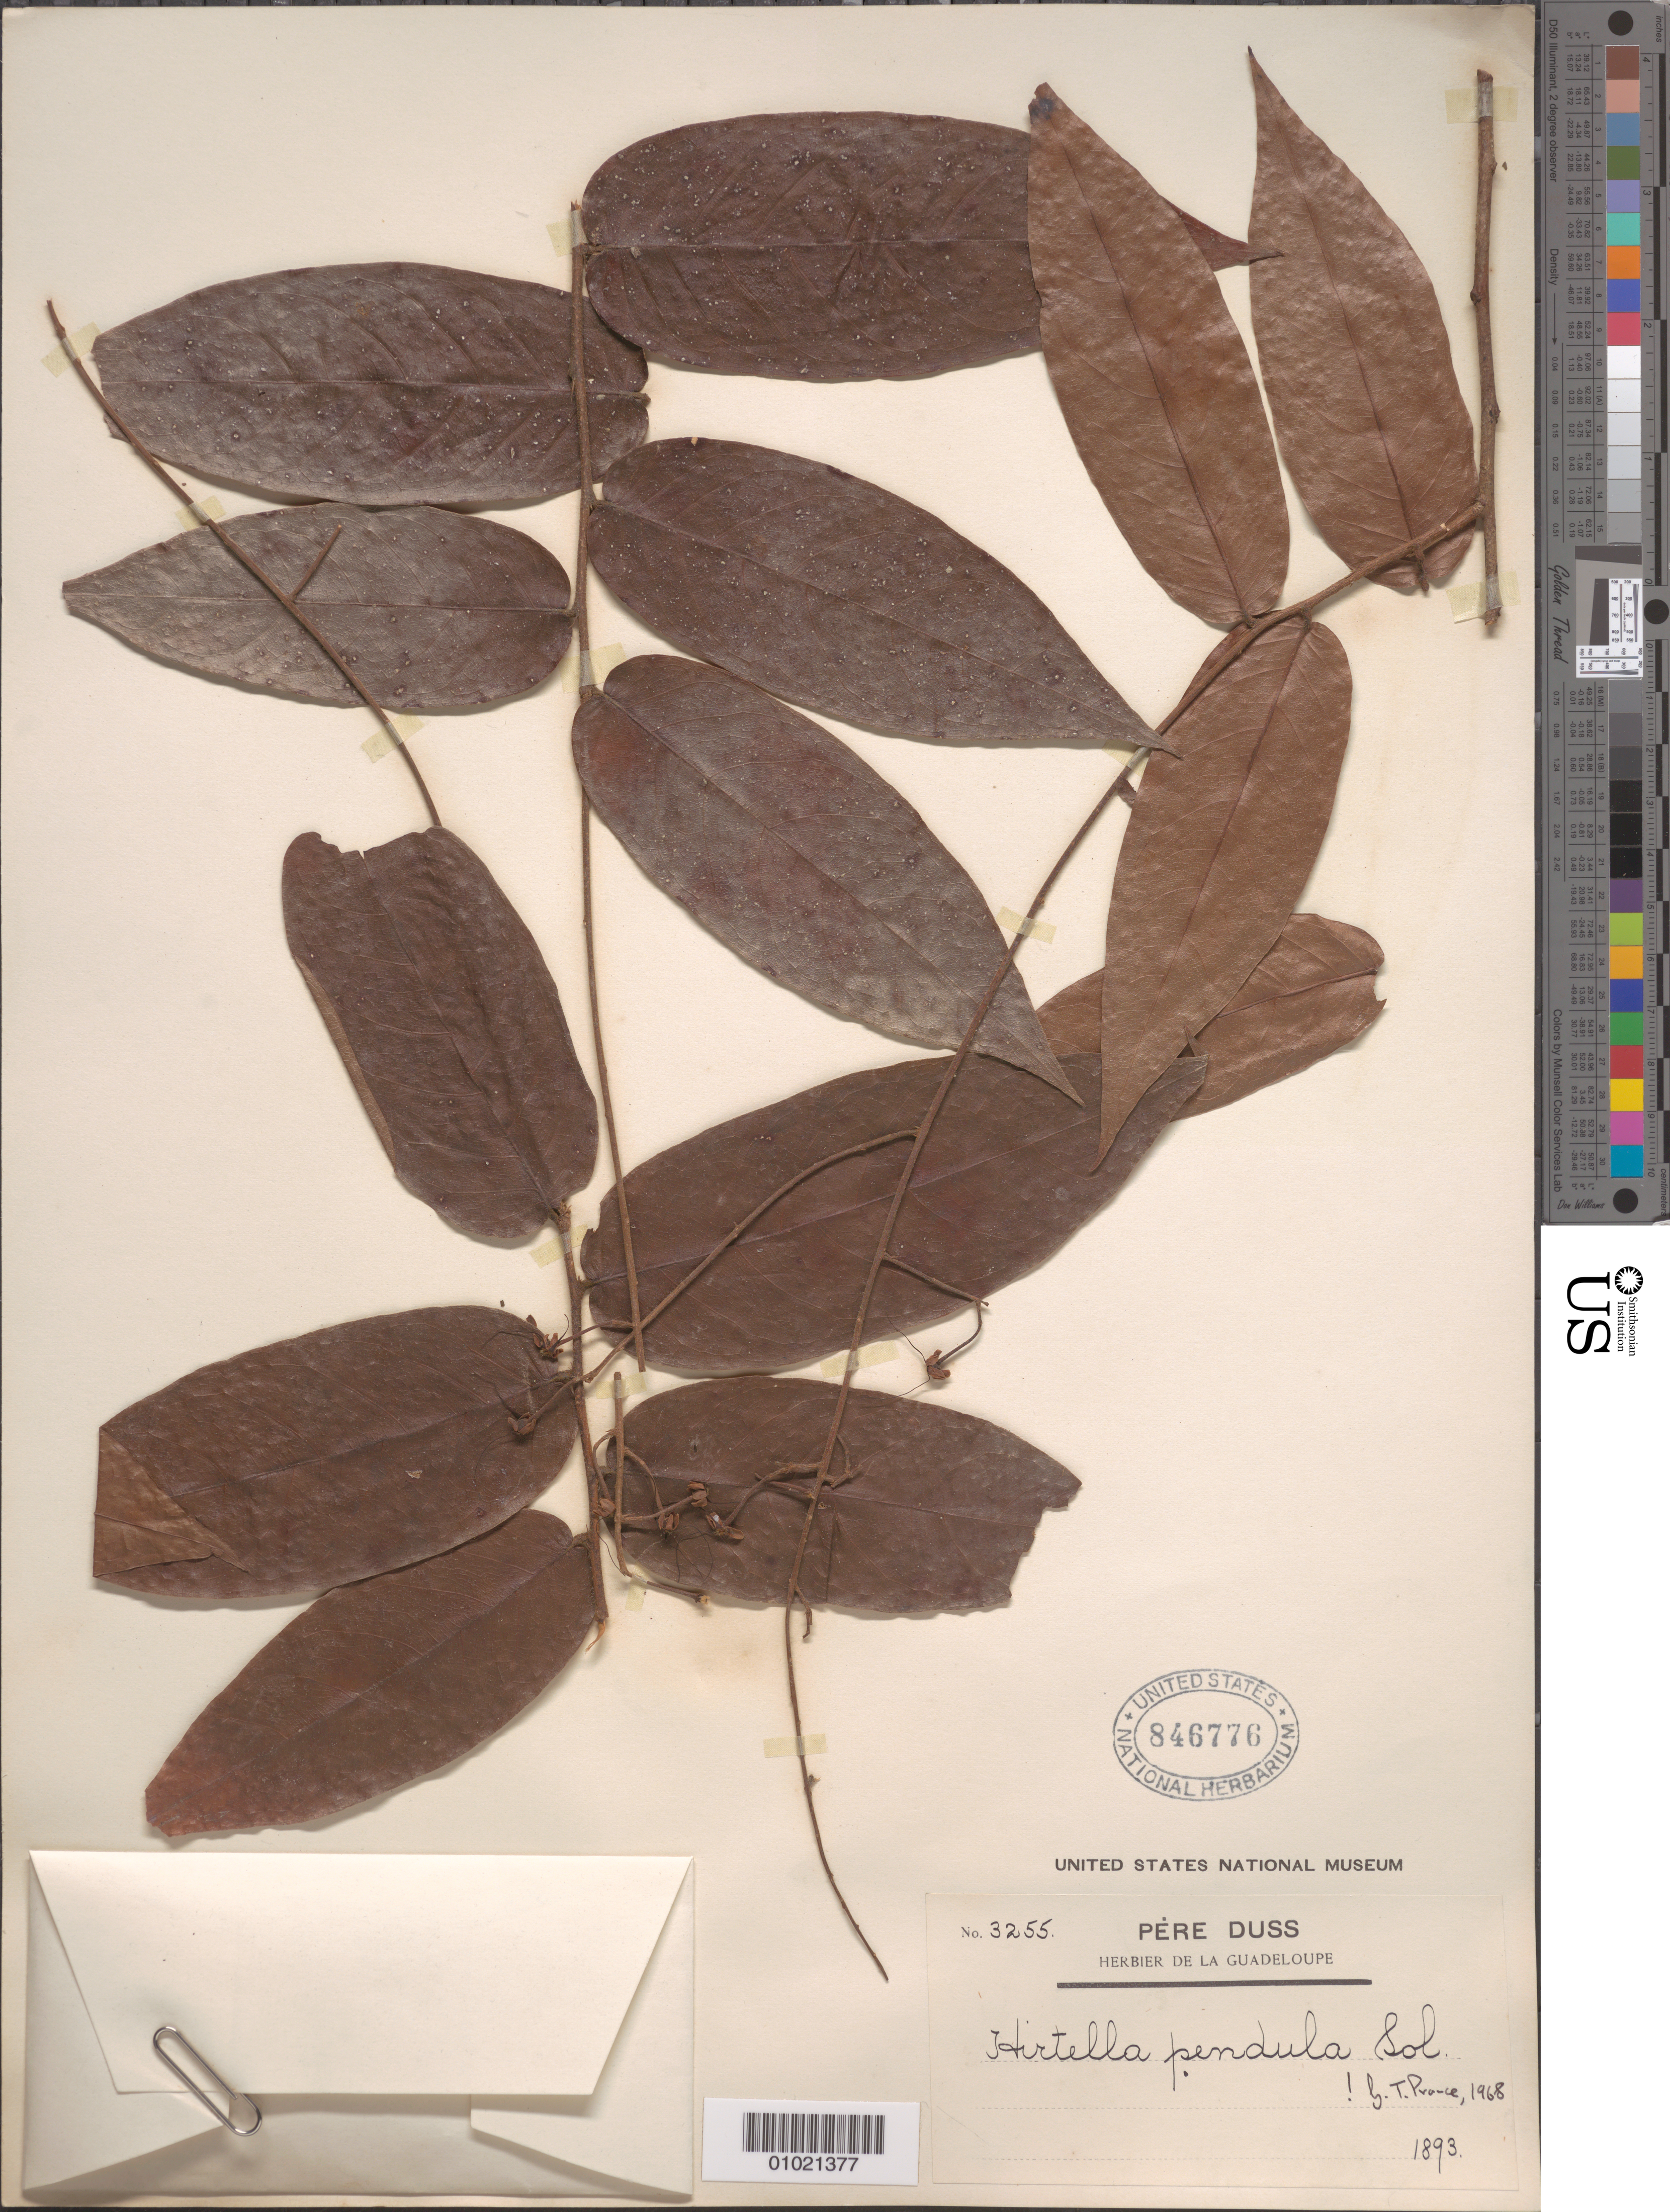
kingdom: Plantae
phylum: Tracheophyta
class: Magnoliopsida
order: Malpighiales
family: Chrysobalanaceae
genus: Hirtella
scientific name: Hirtella pendula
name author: Sol. ex Lam.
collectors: Père Duss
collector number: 3255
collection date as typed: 1893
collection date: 1893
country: Guadeloupe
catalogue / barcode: US 846776